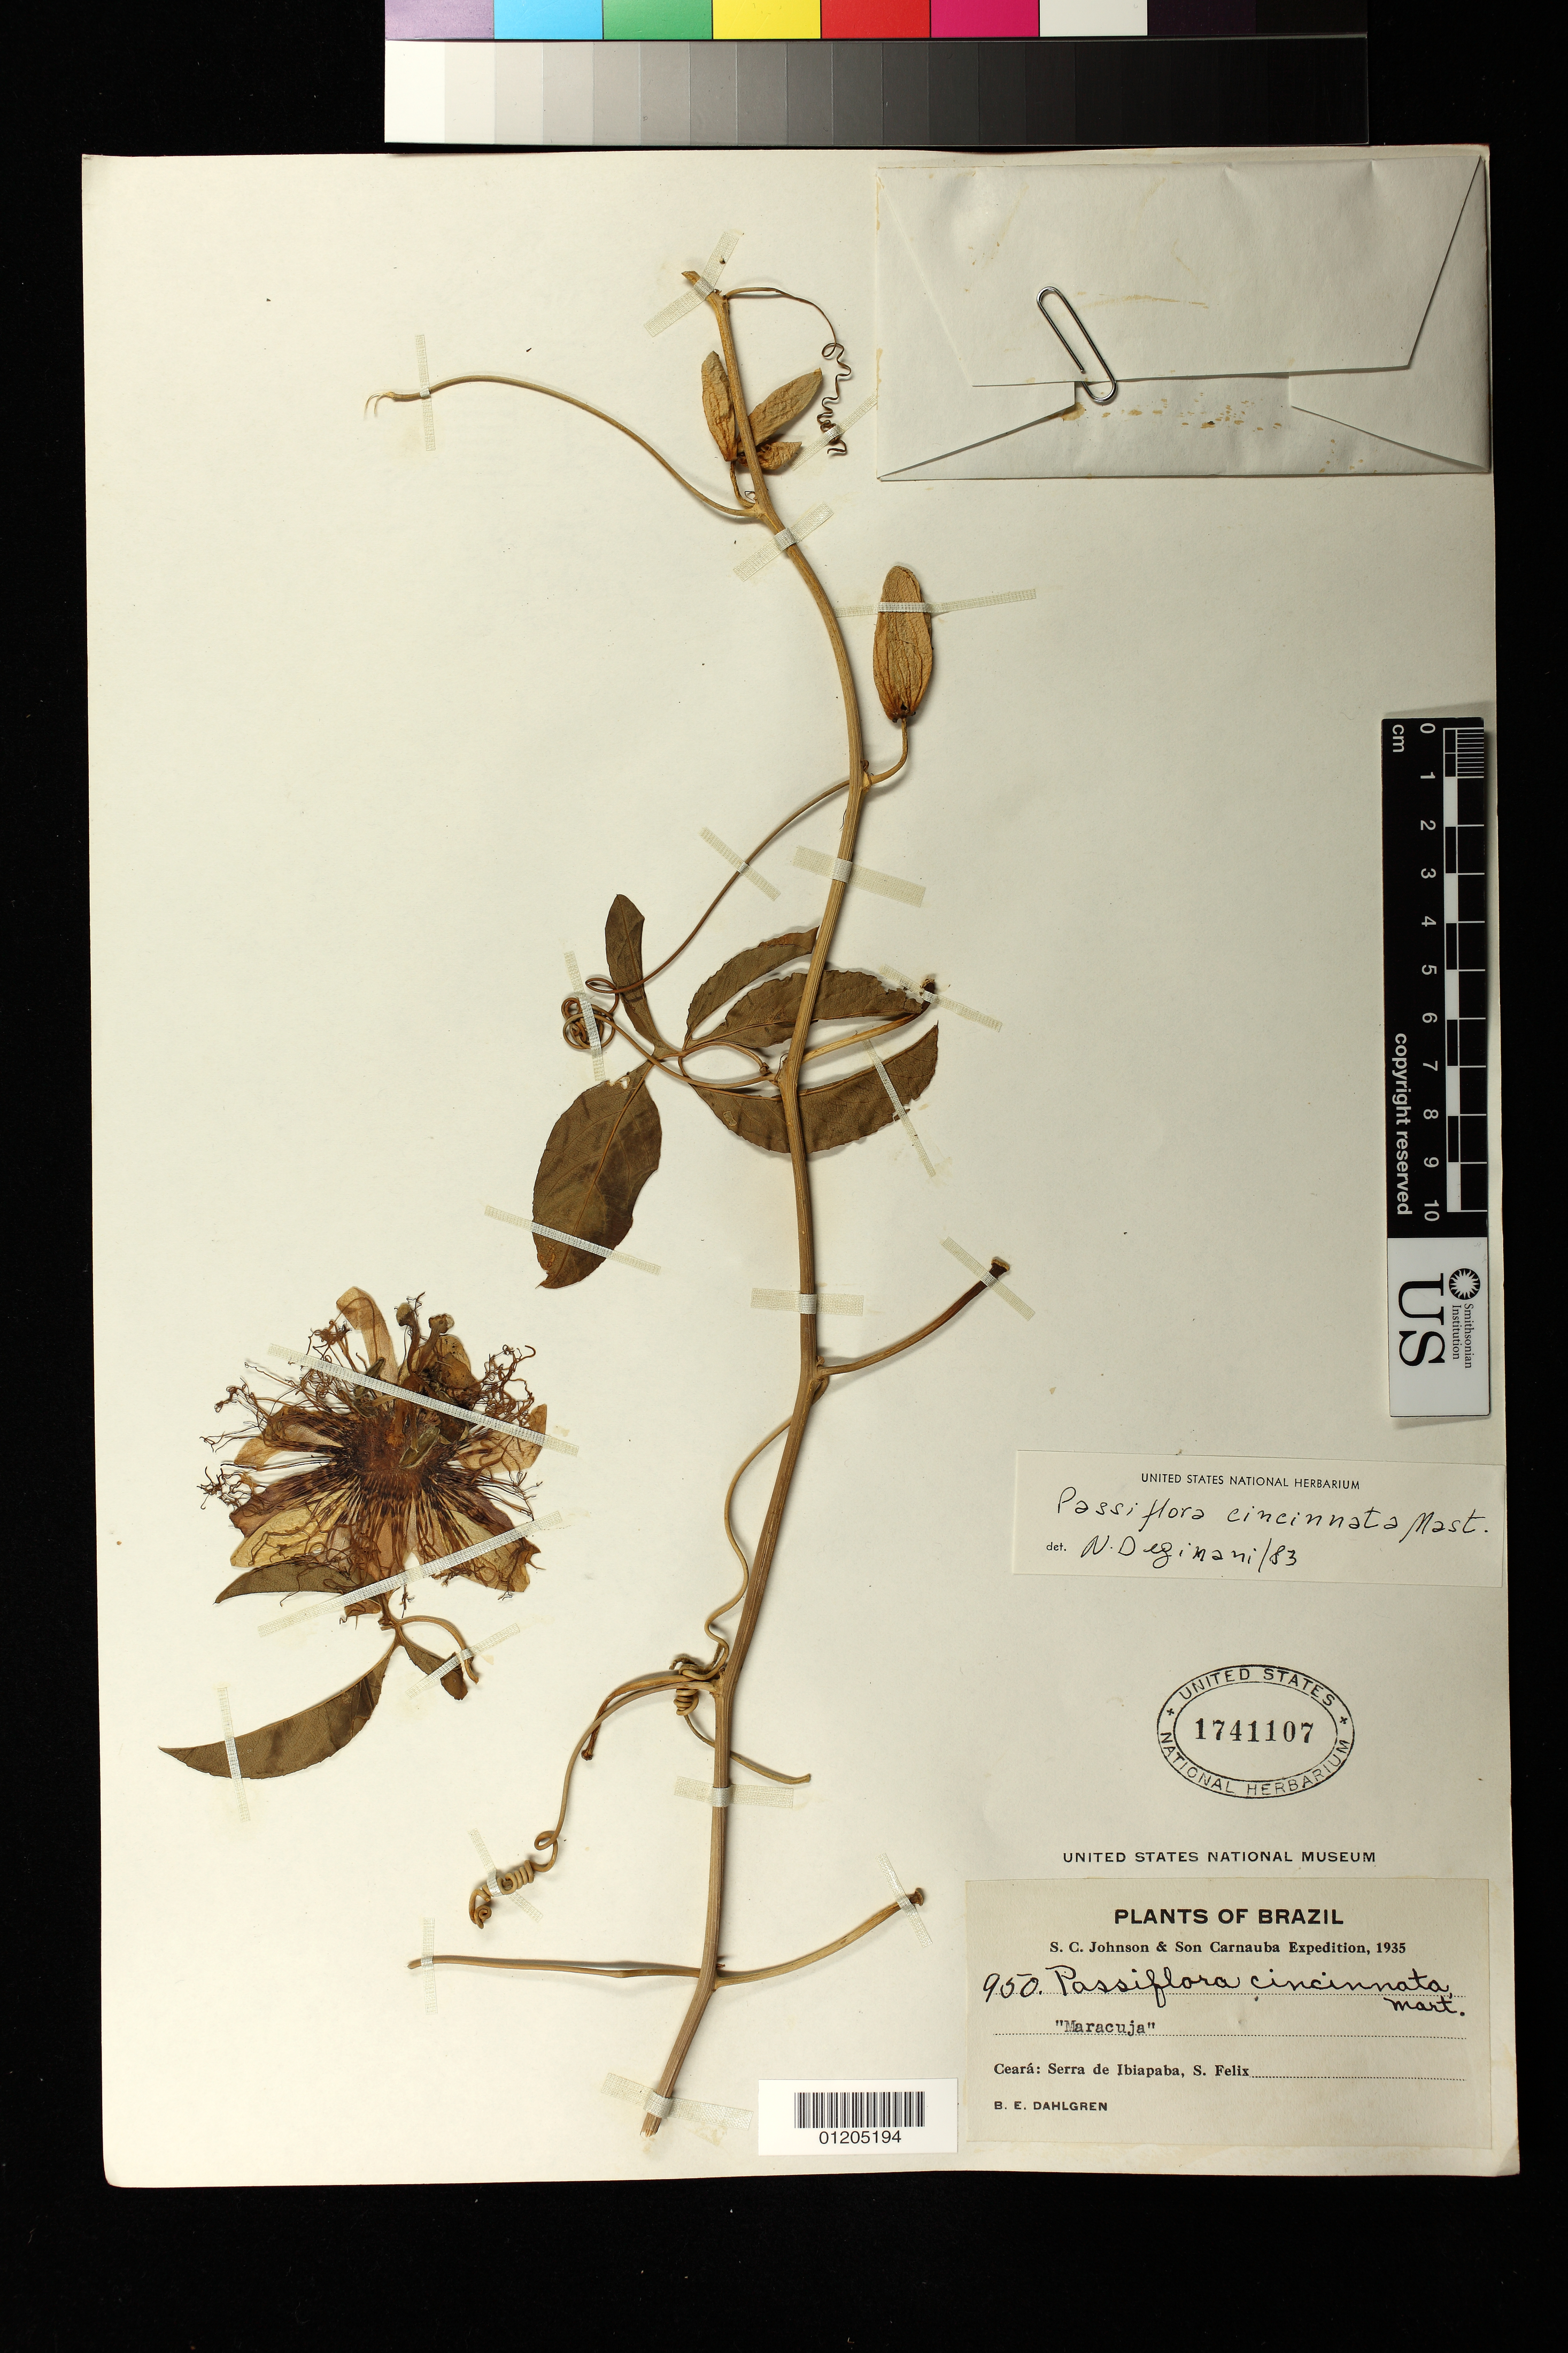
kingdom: Plantae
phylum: Tracheophyta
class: Magnoliopsida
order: Malpighiales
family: Passifloraceae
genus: Passiflora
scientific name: Passiflora cincinnata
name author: Mast.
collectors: B. E. Dahlgren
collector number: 950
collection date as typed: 1935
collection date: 1935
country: Brazil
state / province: Ceará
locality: Serra de ibiapaba, s. felix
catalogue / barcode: US 1741107